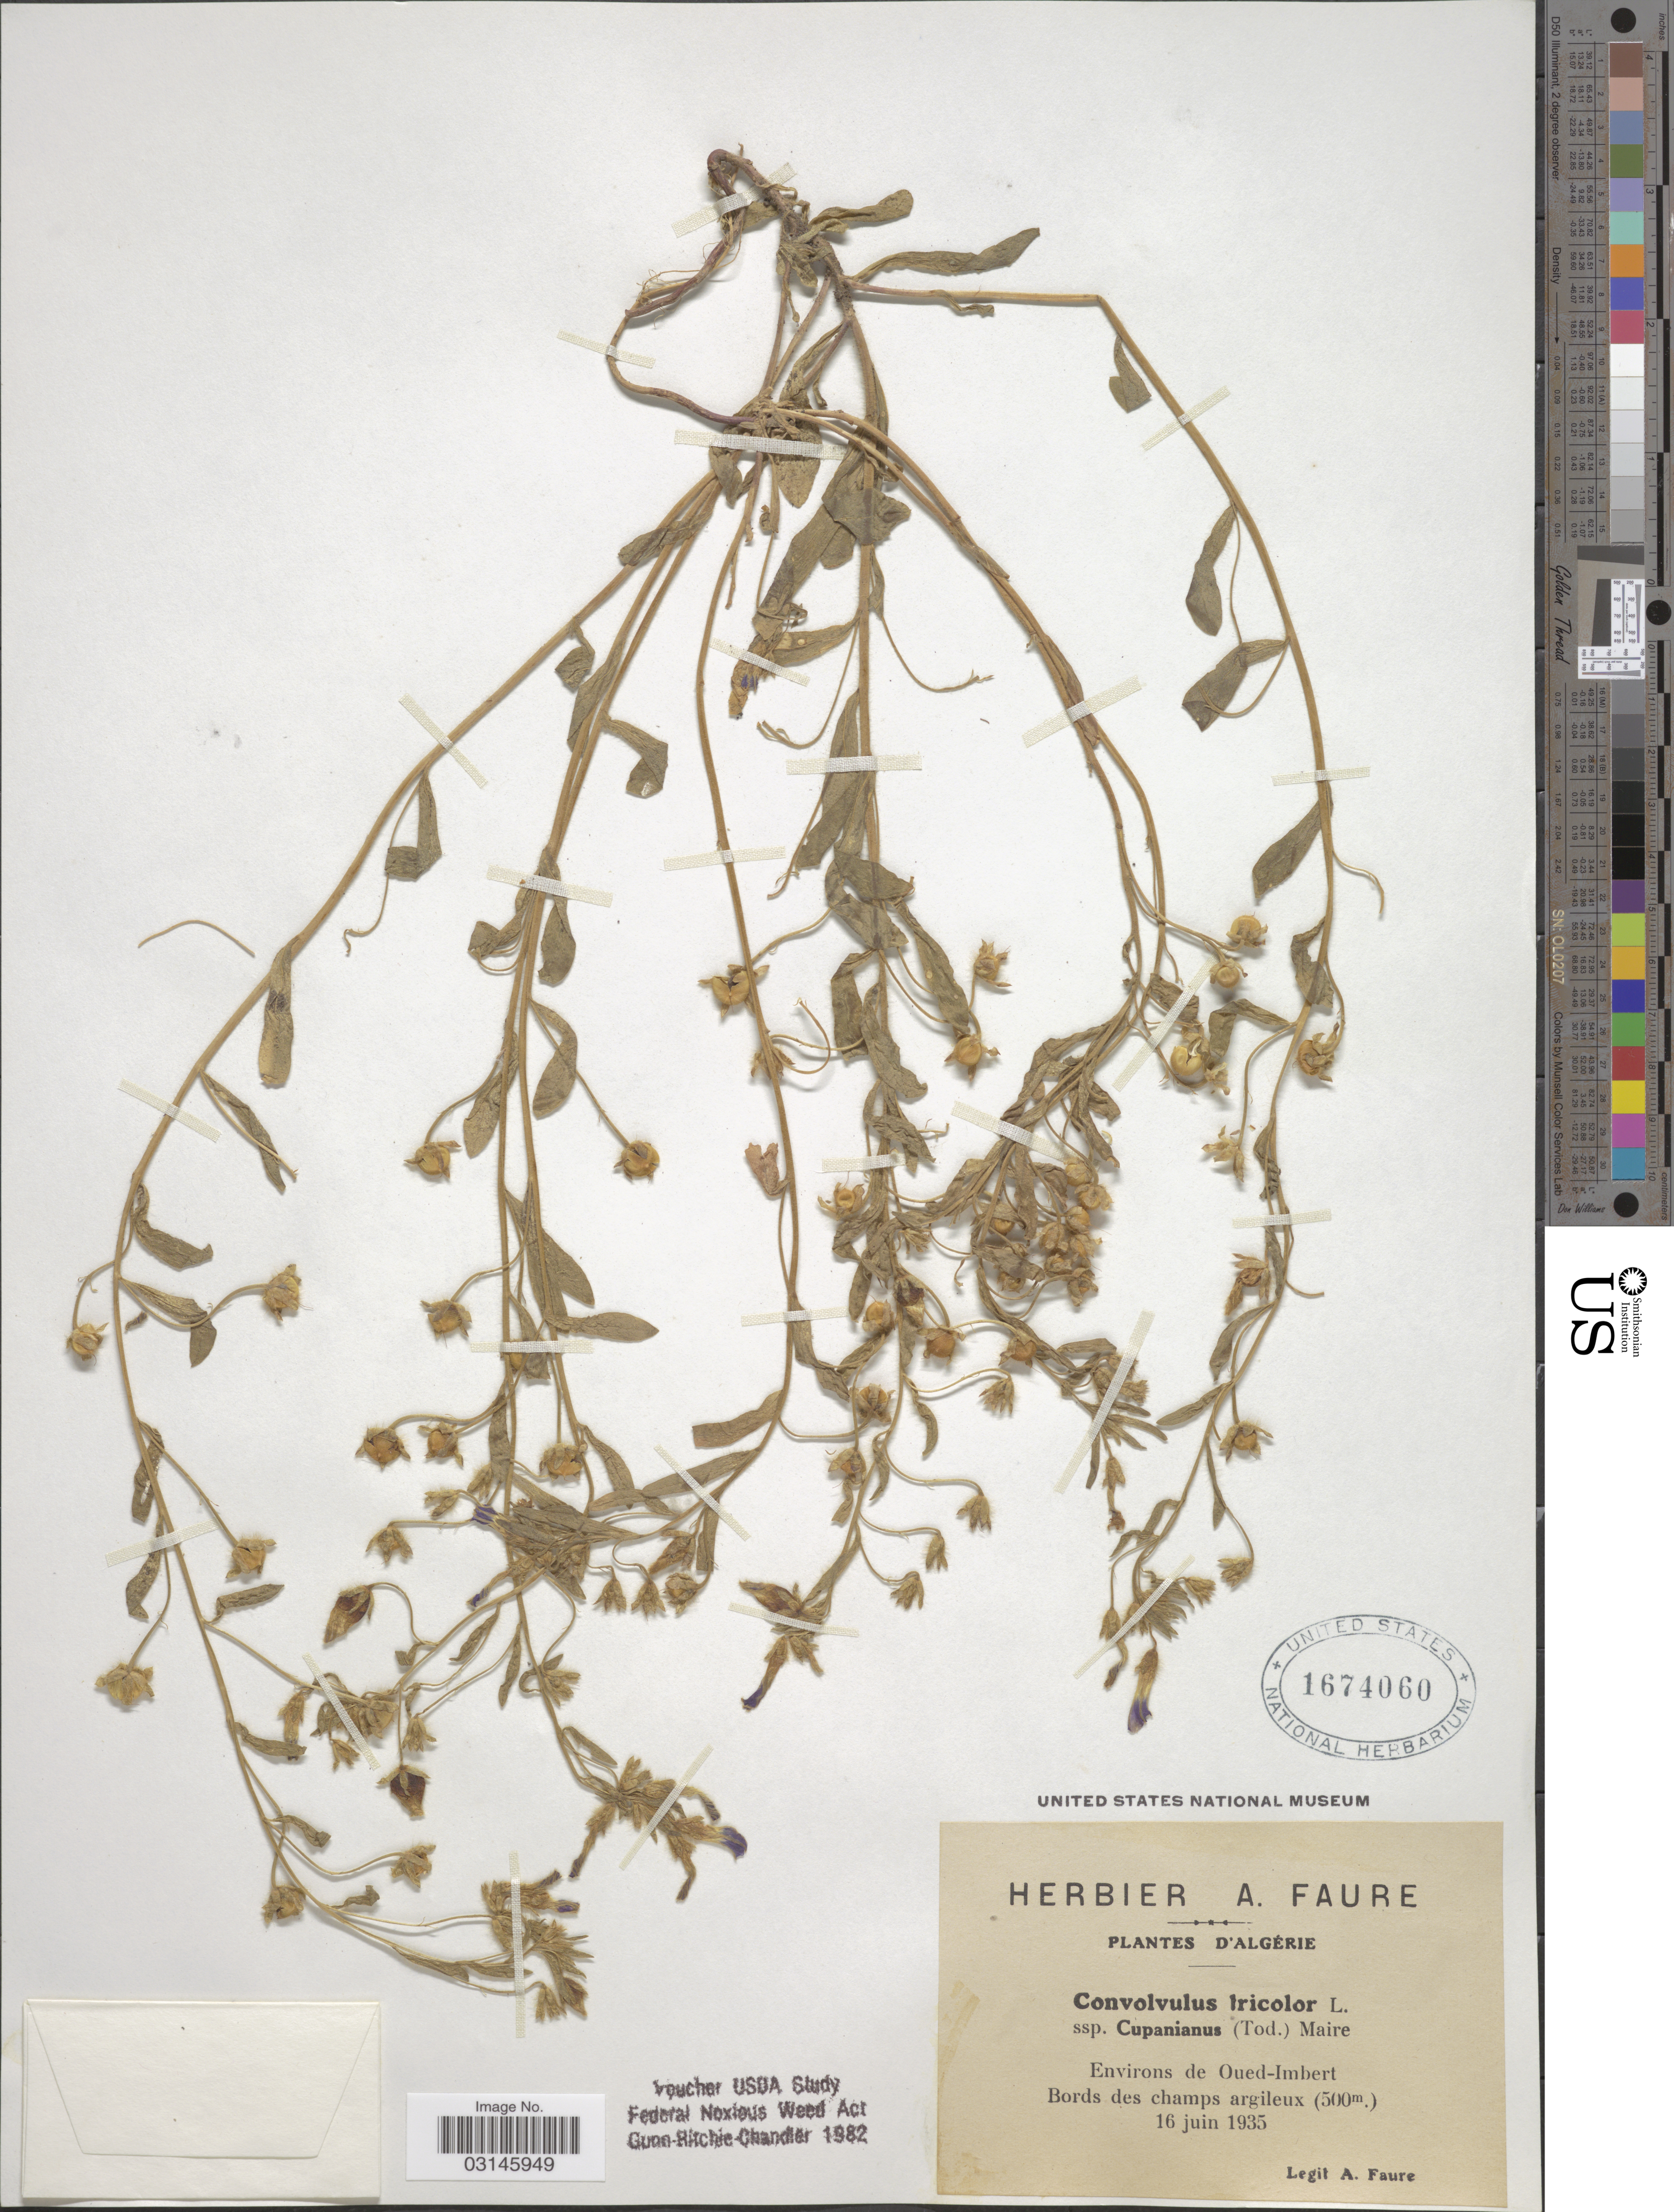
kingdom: Plantae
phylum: Tracheophyta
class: Magnoliopsida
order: Solanales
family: Convolvulaceae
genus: Convolvulus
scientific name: Convolvulus tricolor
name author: L.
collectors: A. Faure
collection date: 1935-06-16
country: Algeria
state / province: El Oued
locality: Environs de Oued-Imbert, Bords des champs argileux.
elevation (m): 500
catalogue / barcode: US 1674060